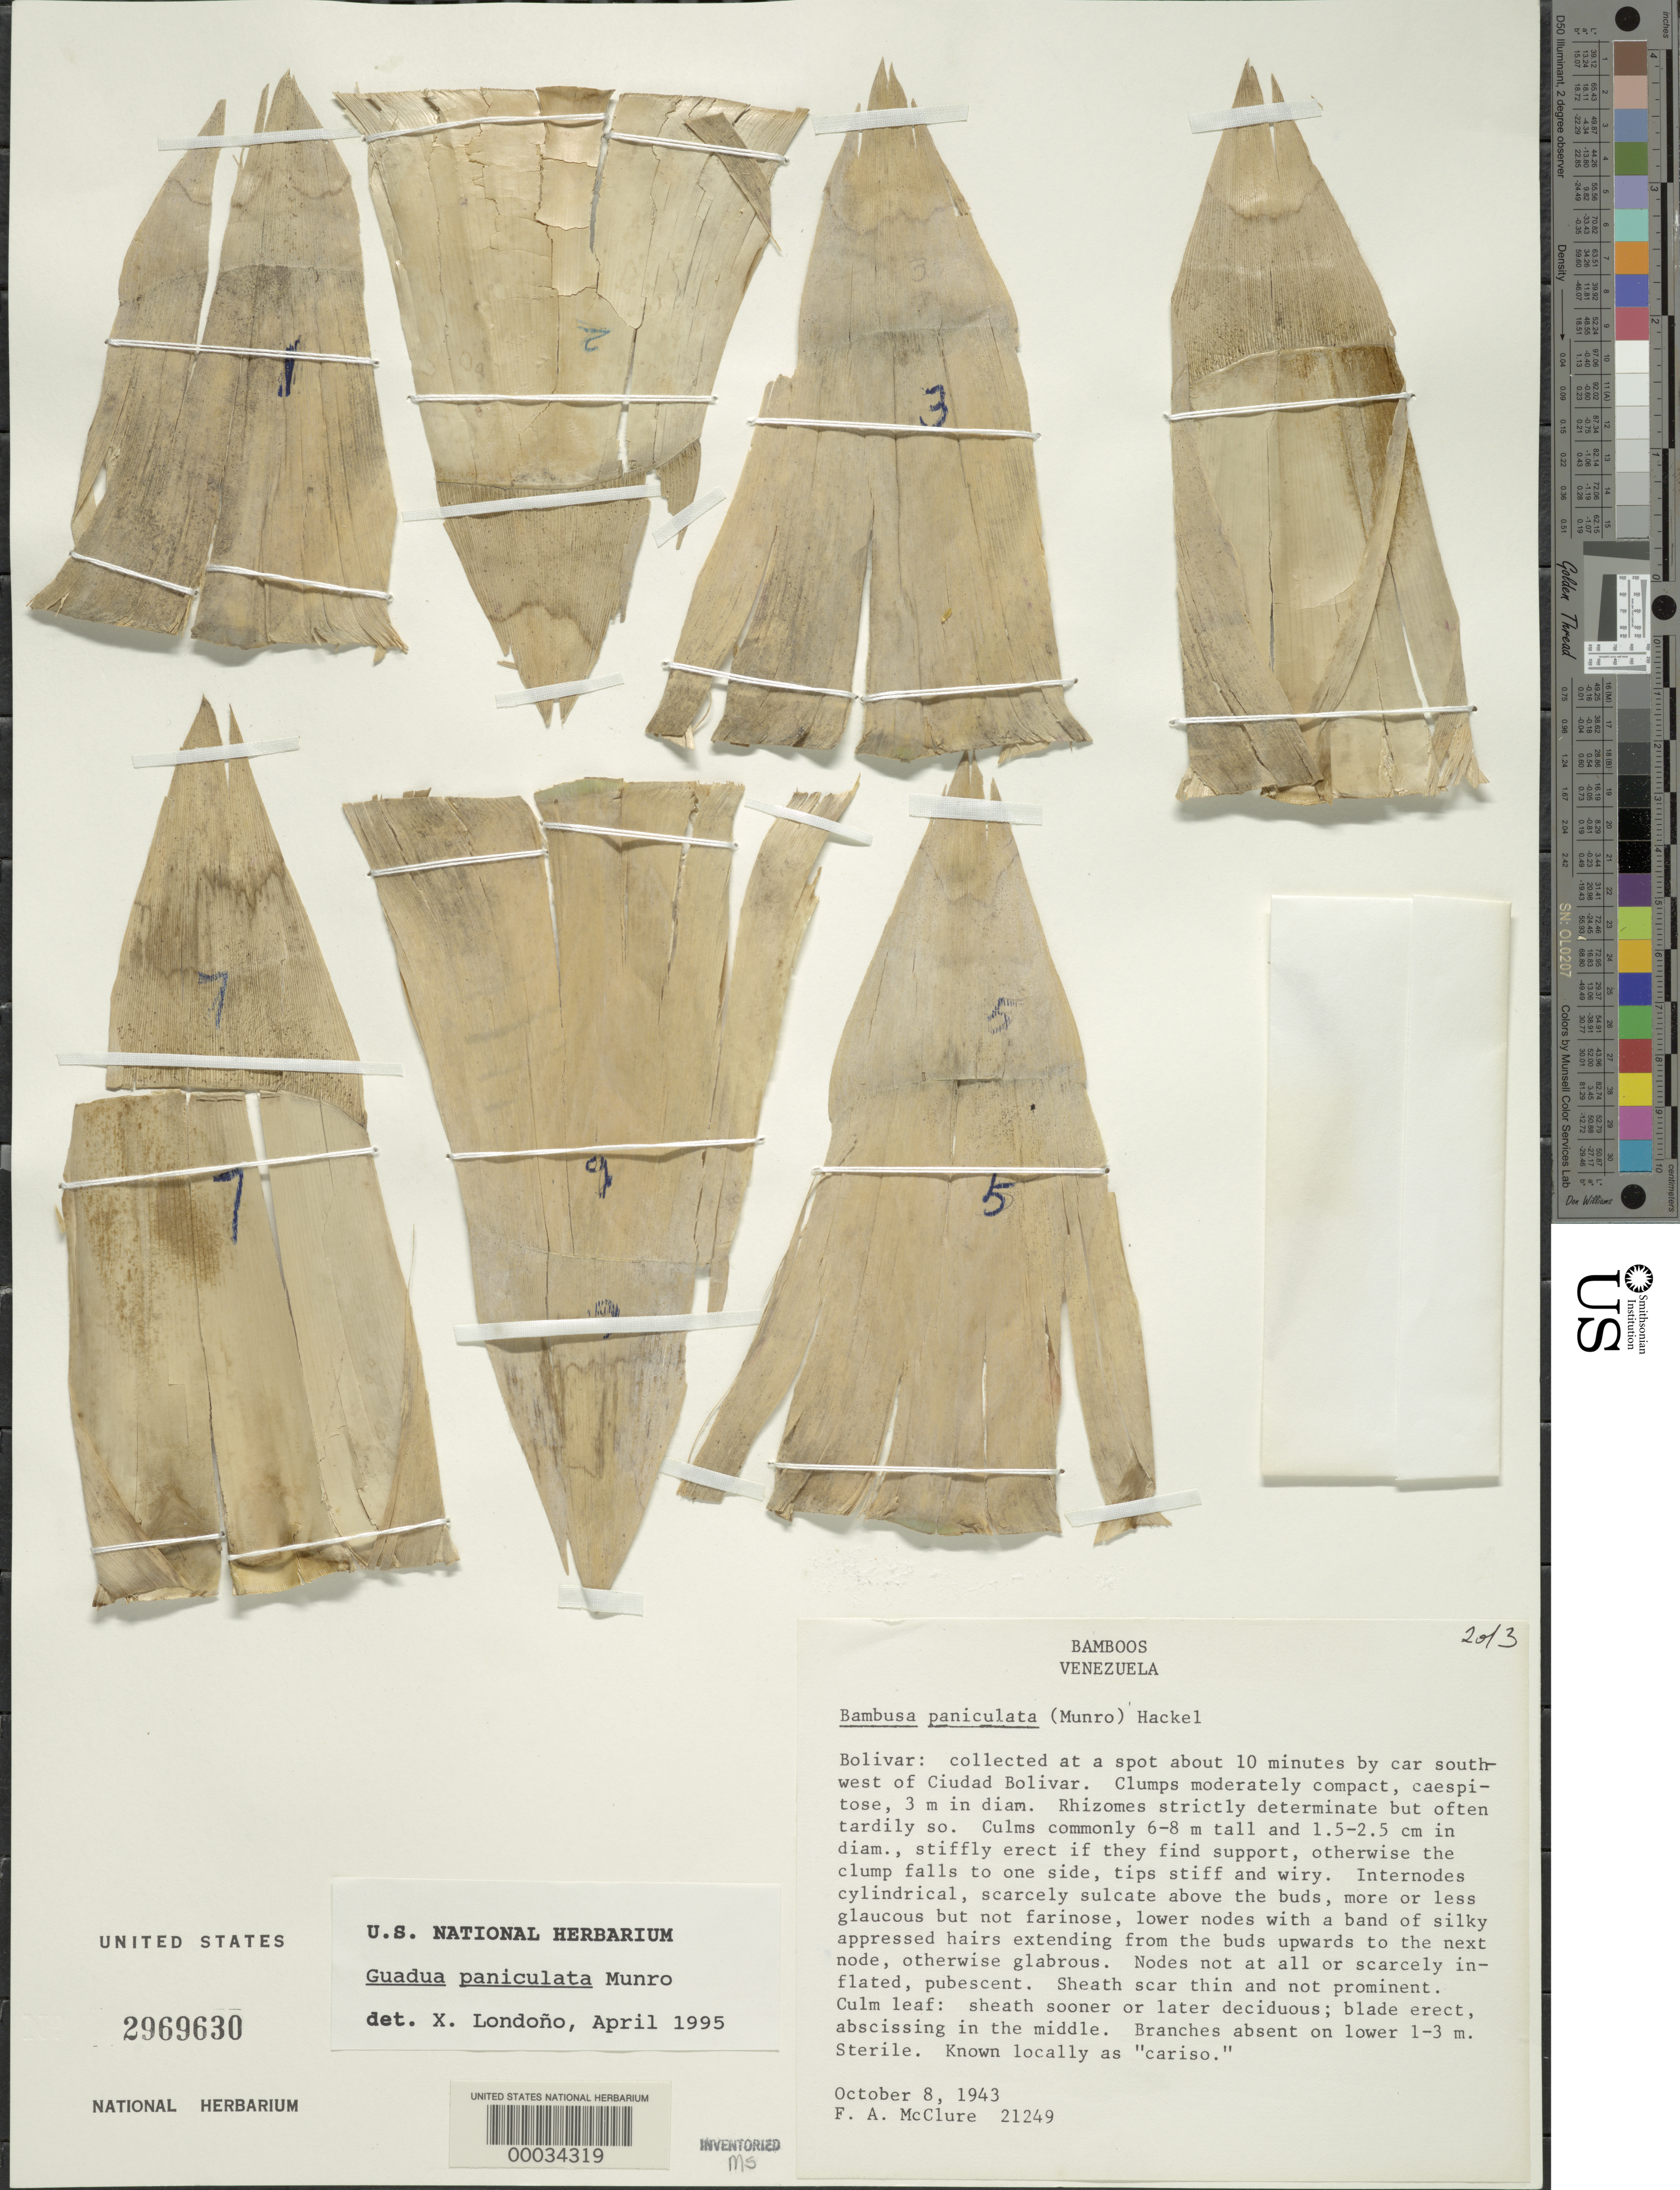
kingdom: Plantae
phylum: Tracheophyta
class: Liliopsida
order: Poales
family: Poaceae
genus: Guadua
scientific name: Guadua refracta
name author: Munro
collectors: F. A. McClure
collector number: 21249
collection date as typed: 08 Oct 1943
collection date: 1943-10-08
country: Venezuela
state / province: Bolivar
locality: Ciudad bolivar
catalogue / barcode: US 2969630